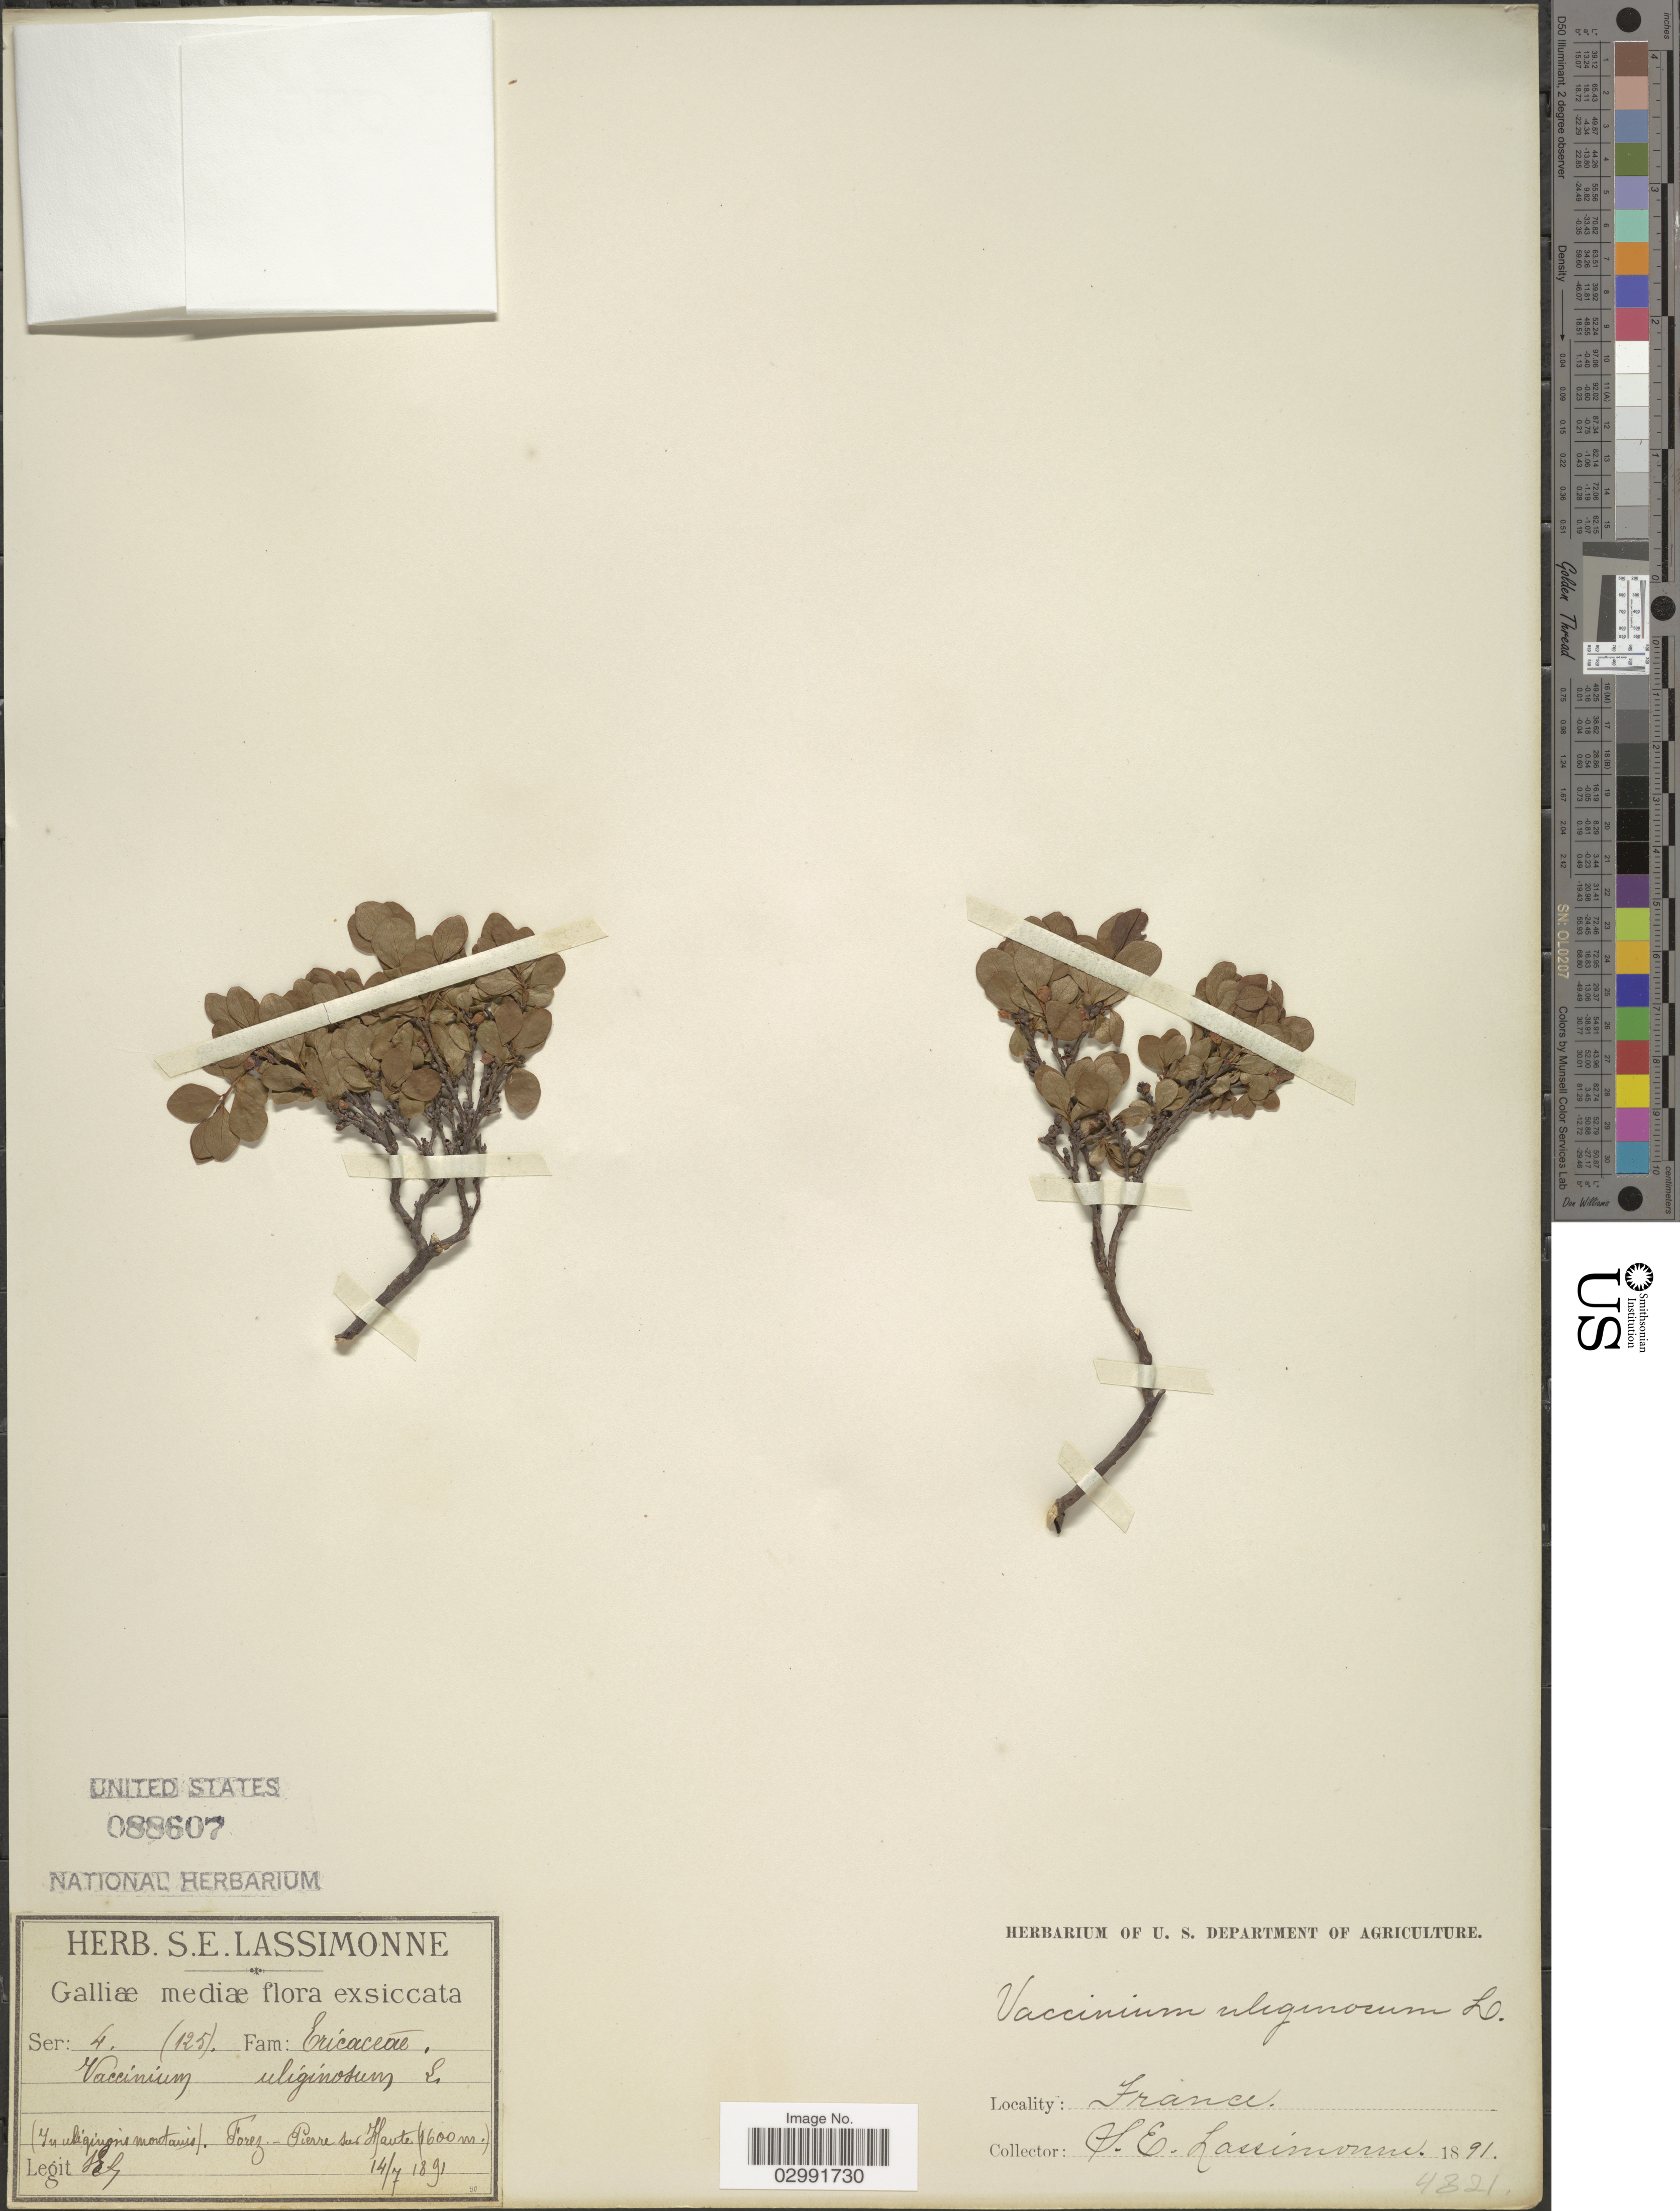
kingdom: Plantae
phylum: Tracheophyta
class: Magnoliopsida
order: Ericales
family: Ericaceae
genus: Vaccinium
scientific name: Vaccinium uliginosum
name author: L.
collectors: S. Lassimonne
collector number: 4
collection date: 1891-07-14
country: France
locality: Galliæ mediæ. (In uliginosis montanis) Foret - Pierre sur haute.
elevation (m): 1600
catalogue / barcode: US 88607